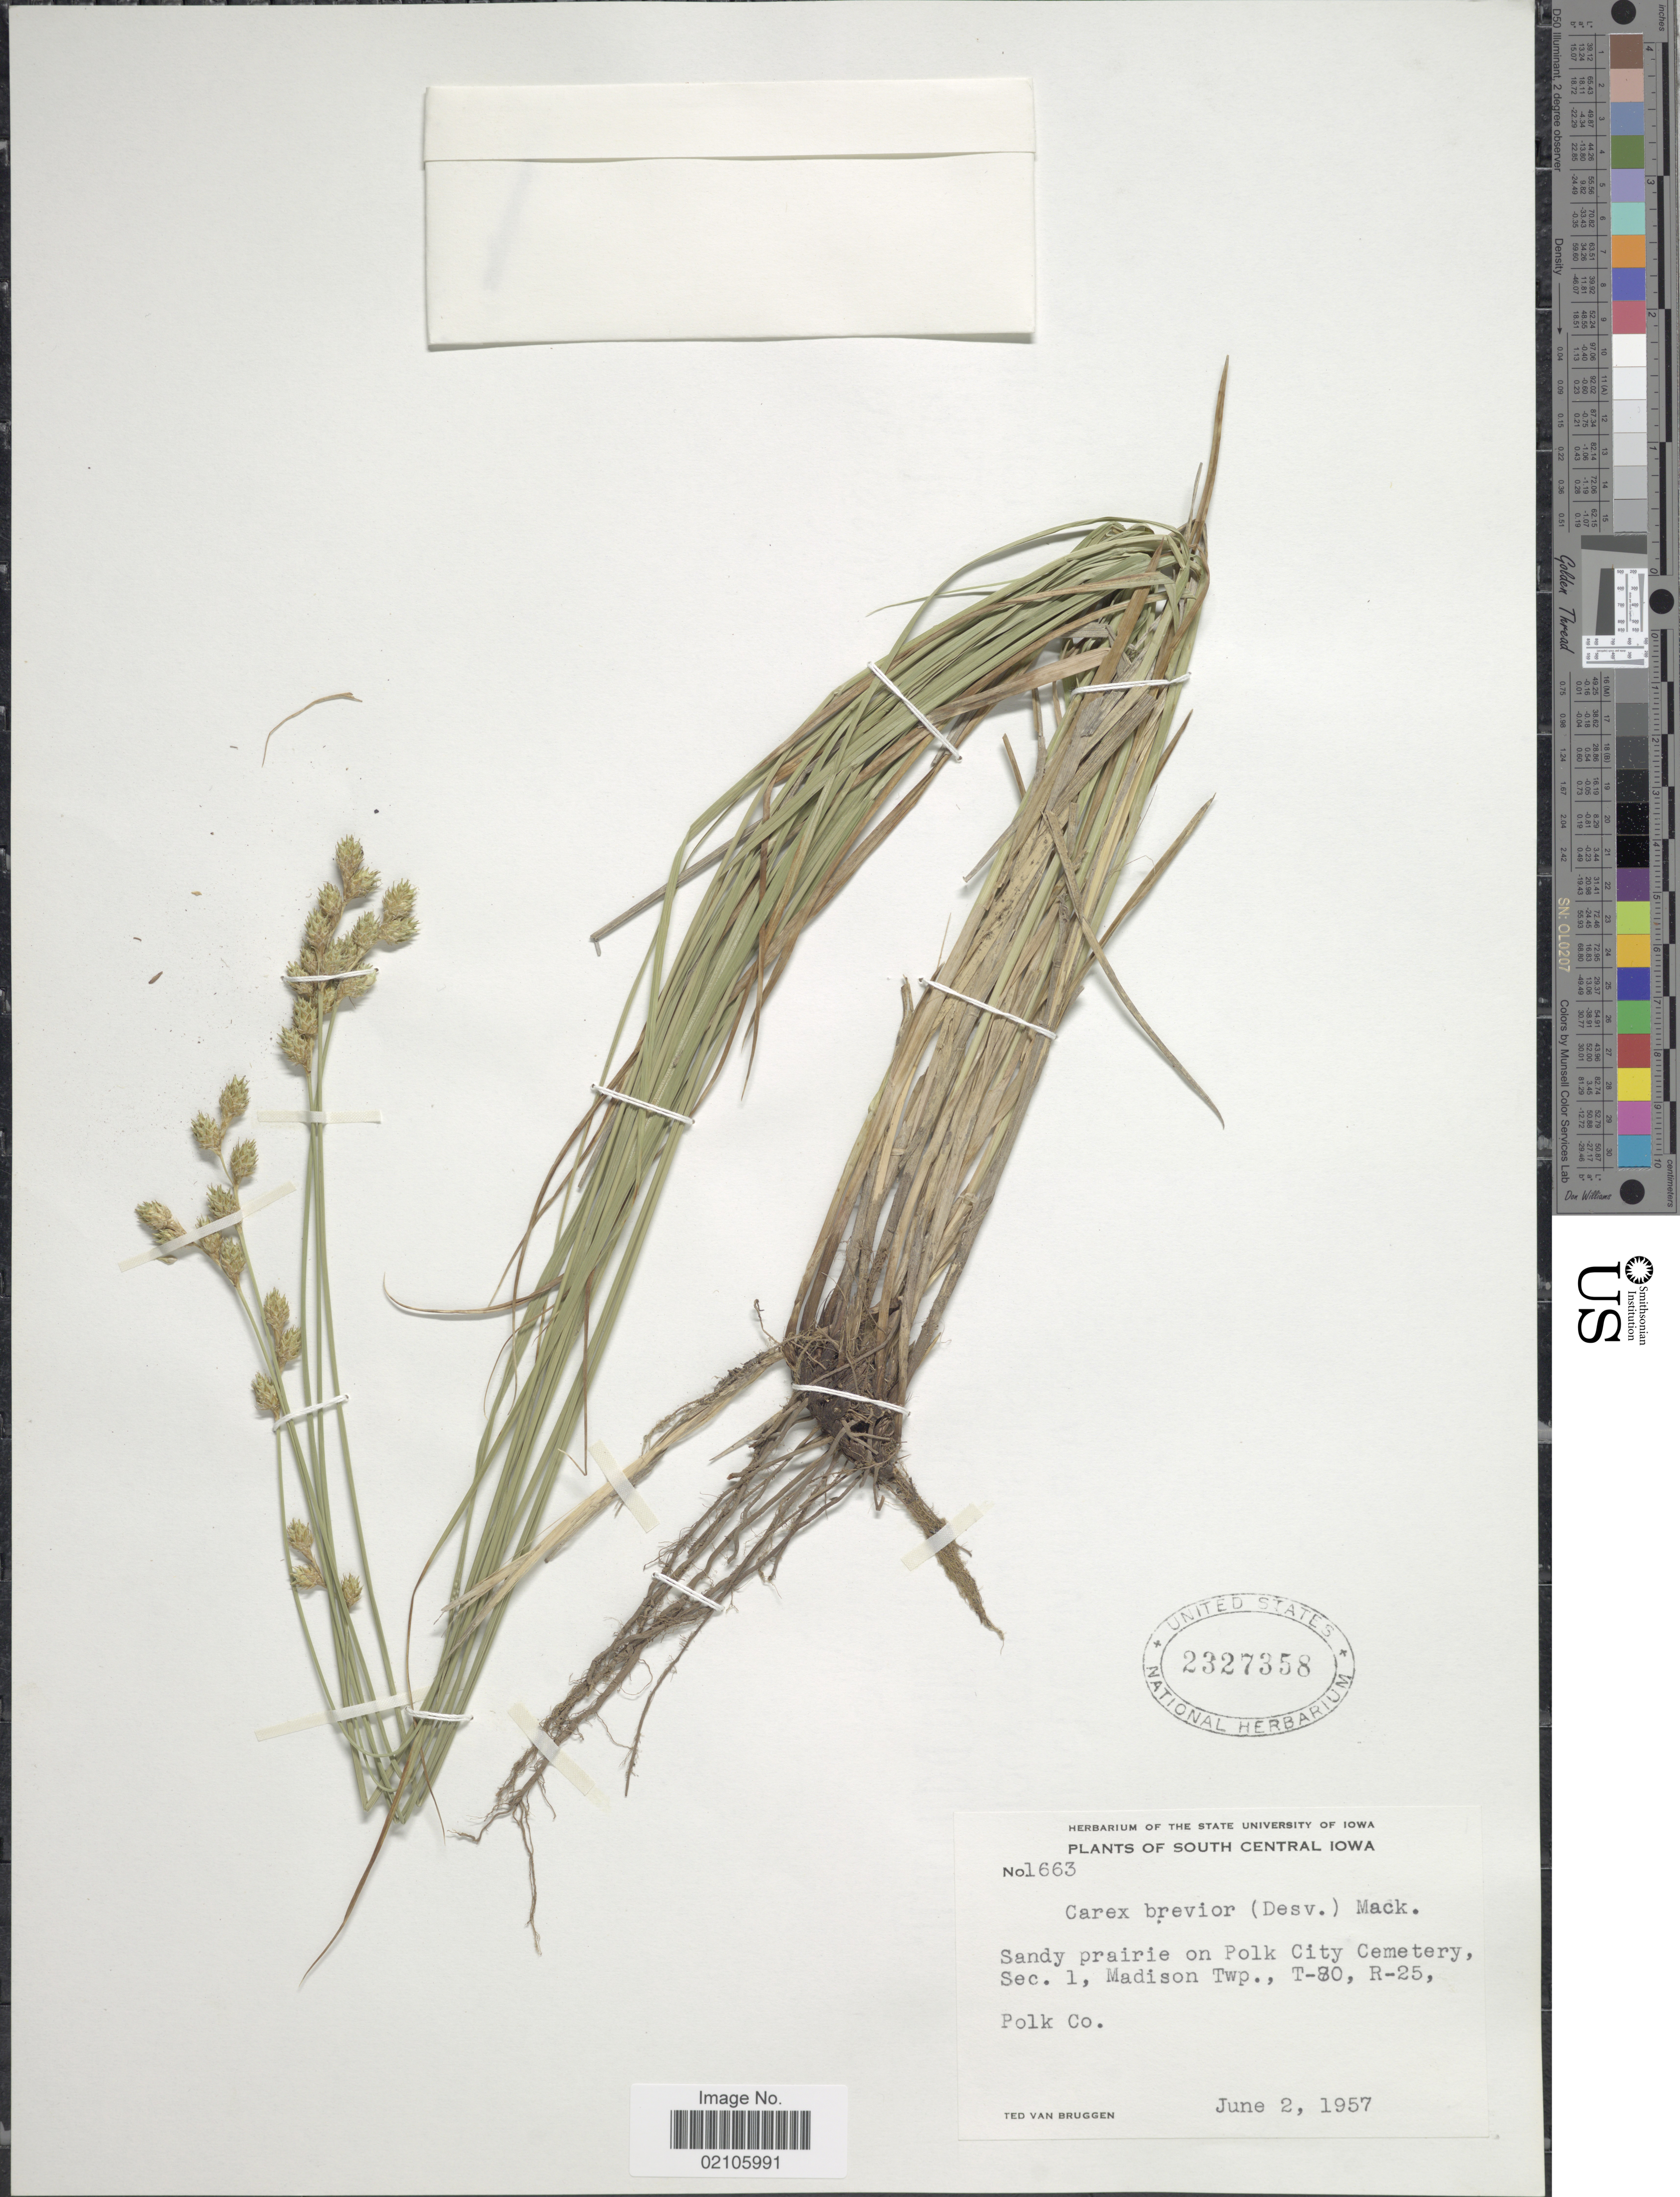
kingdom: Plantae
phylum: Tracheophyta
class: Liliopsida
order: Poales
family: Cyperaceae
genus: Carex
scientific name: Carex brevior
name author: (Dewey) Mack. ex Lunell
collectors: T. van Bruggen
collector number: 1663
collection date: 1957-06-02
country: United States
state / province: Iowa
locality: South Central Iowa, Sandy prairie on Polk City Cemetery, Sec. 1, Madison Twp., T-70, R-25, Polk Co.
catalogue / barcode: US 2327358